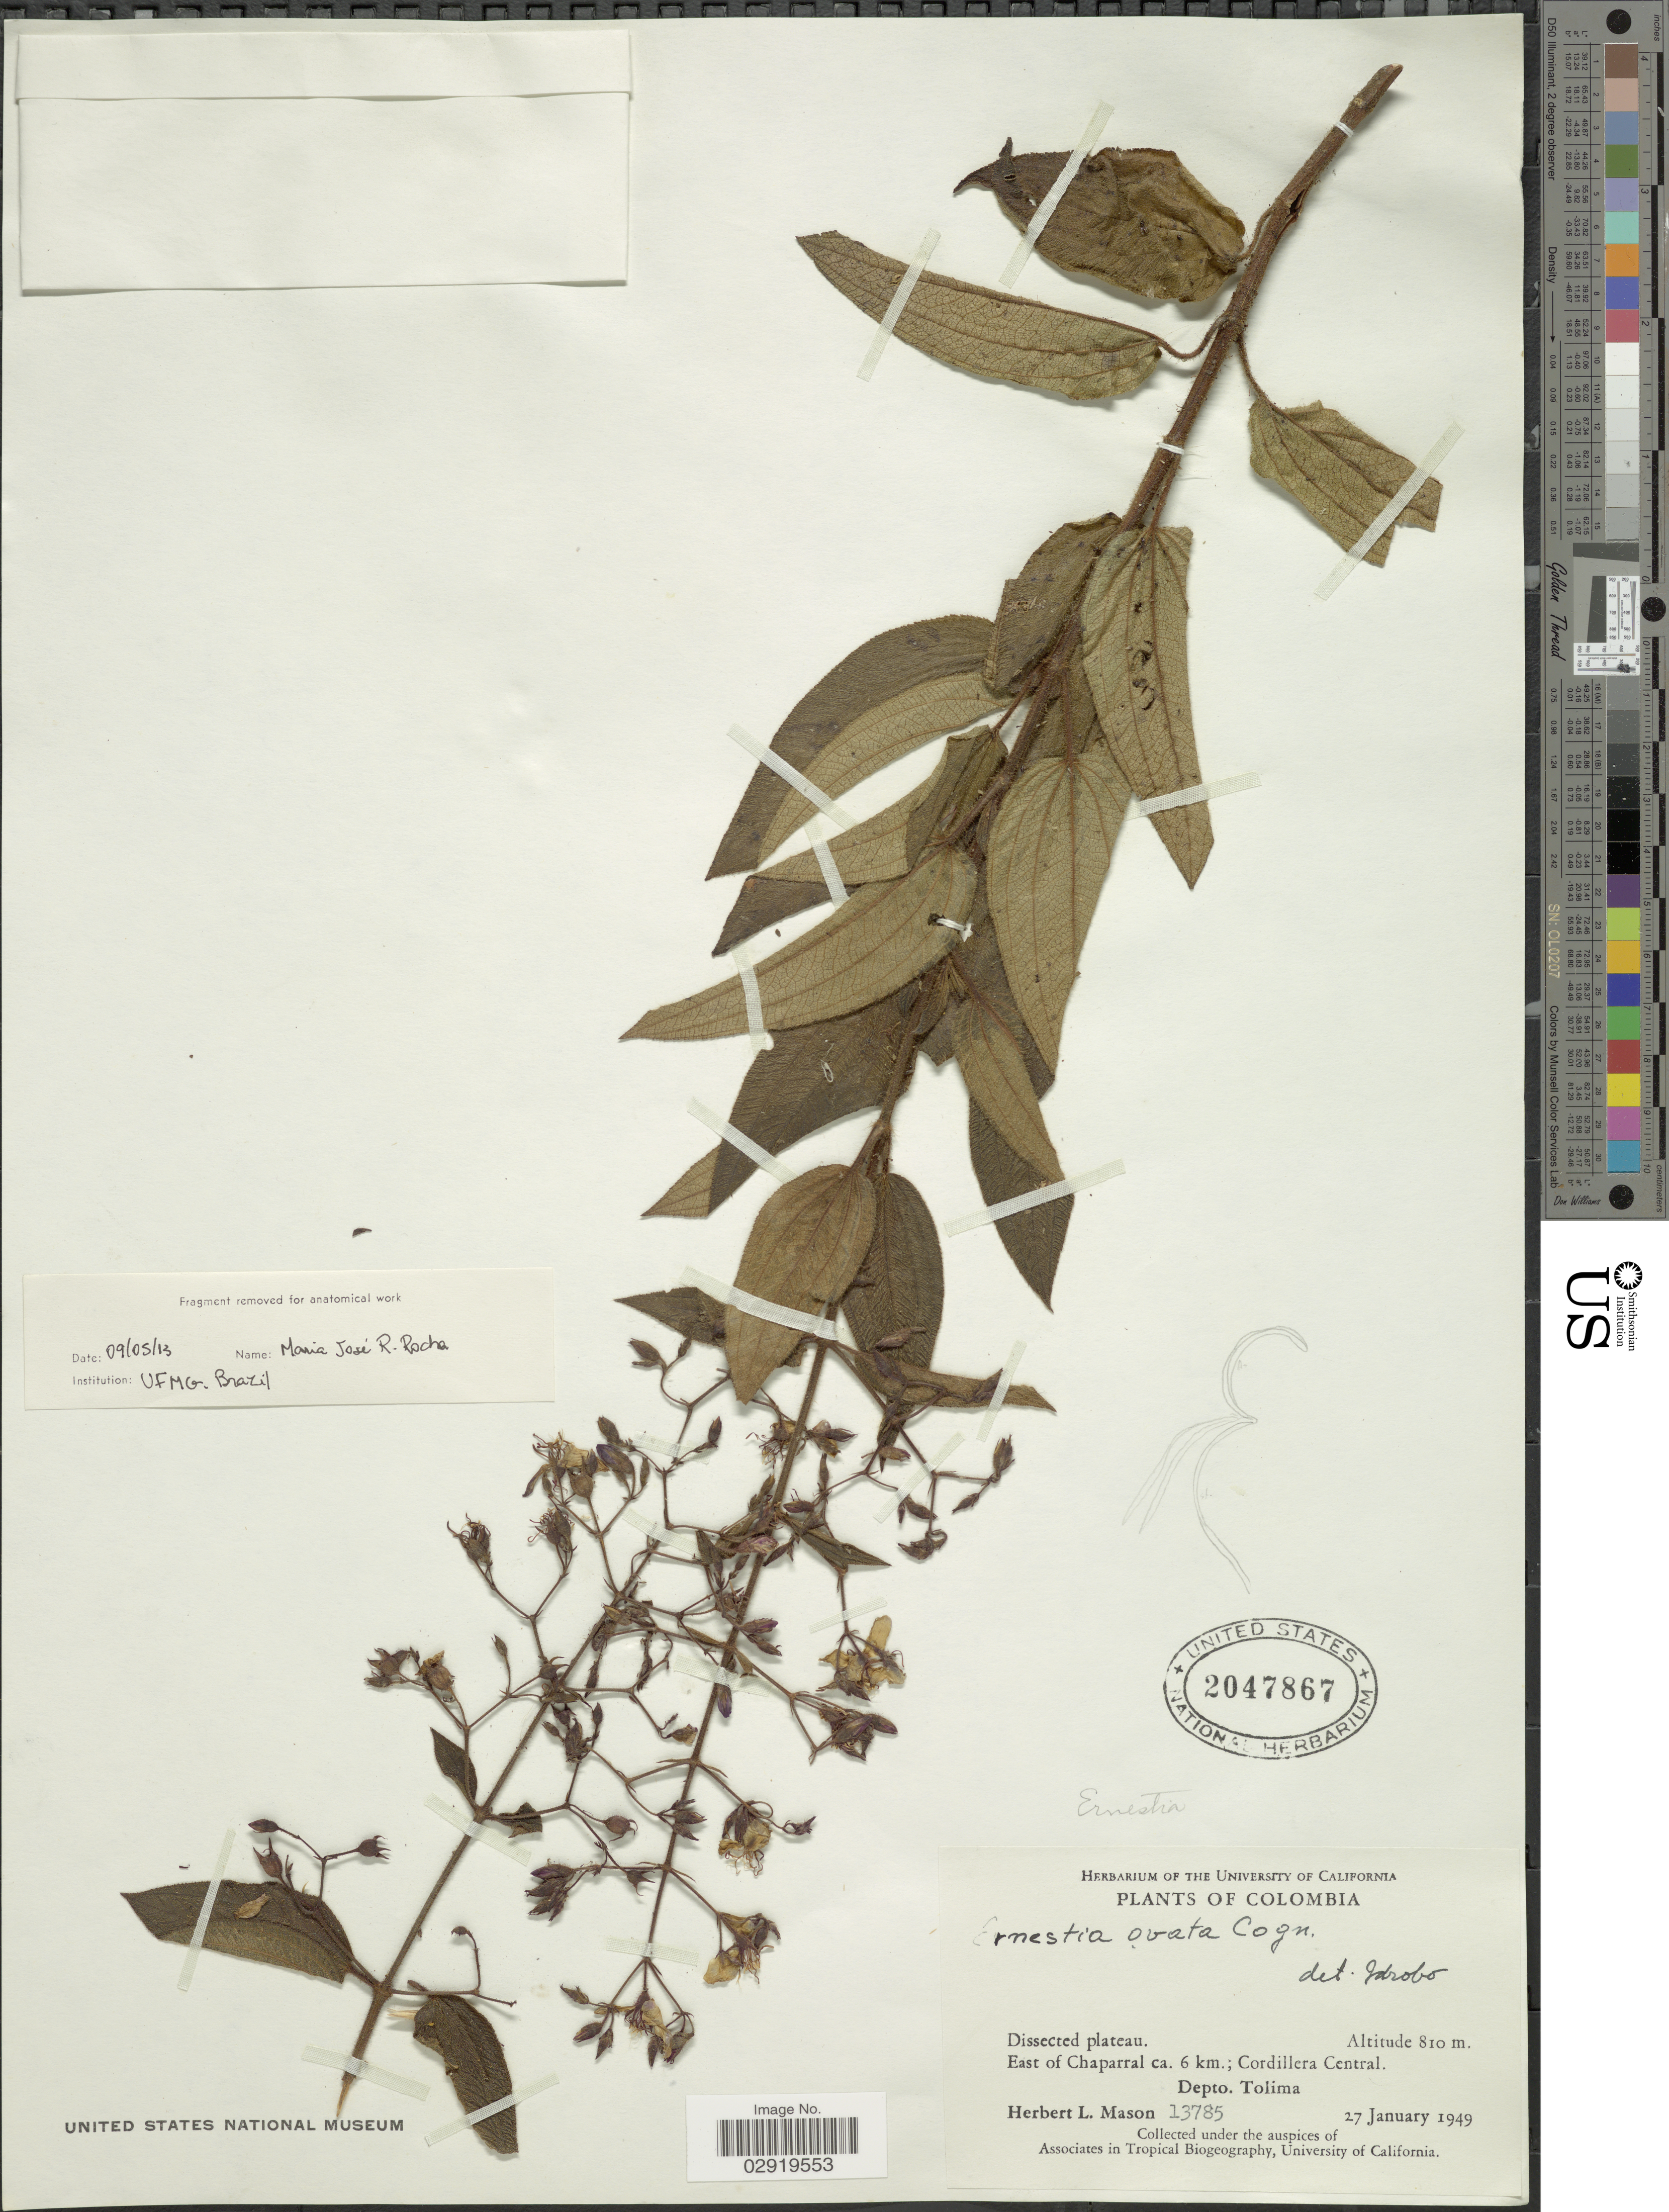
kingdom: Plantae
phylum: Tracheophyta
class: Magnoliopsida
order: Myrtales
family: Melastomataceae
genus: Ernestia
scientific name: Ernestia goudotii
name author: (Naudin) Triana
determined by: Nunes da Silva, Diego, (RB), Jardim Botanico do Rio de Janeiro - Herbario (BRAZIL)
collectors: H. L. Mason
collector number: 13785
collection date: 1949-01-27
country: Colombia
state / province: Tolima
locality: East of Chaparral ca. 6 km.; Cordillera Central. Depto. Tolima.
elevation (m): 810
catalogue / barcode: US 2047867